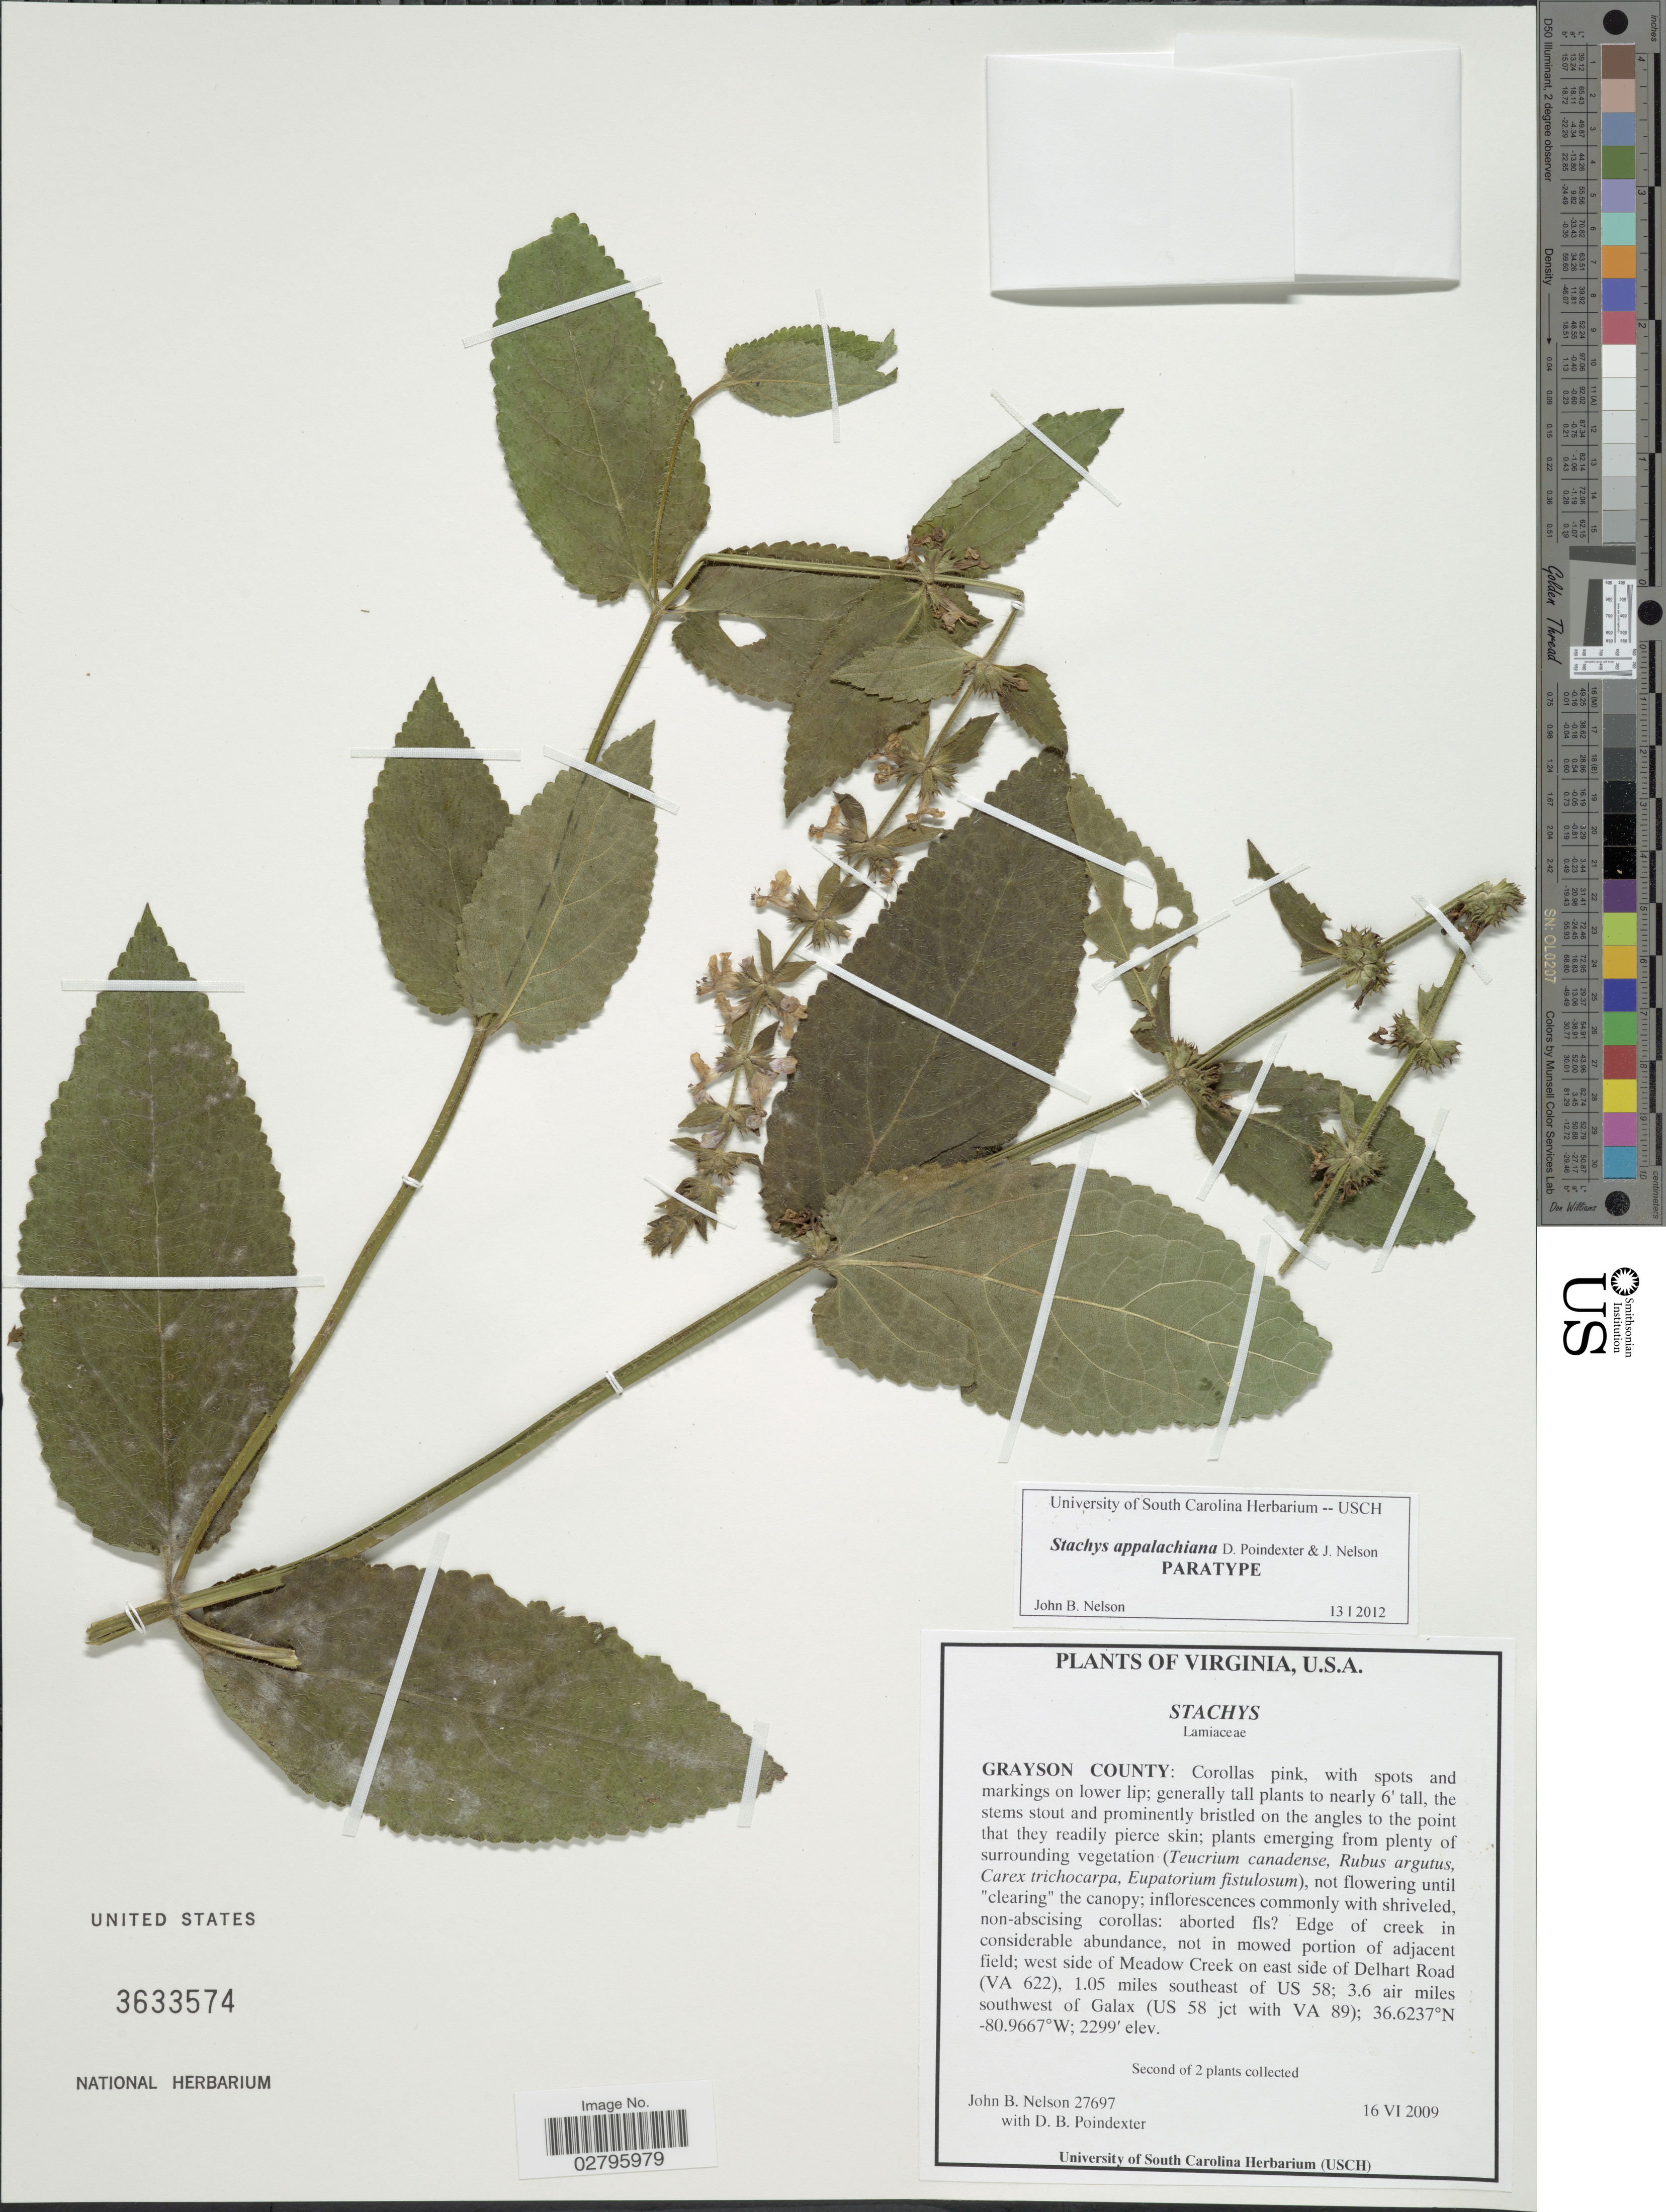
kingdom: Plantae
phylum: Tracheophyta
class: Magnoliopsida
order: Lamiales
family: Lamiaceae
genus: Stachys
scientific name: Stachys appalachiana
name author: D.B. Poind. & J.B. Nelson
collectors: J. B. Nelson & D. Poindexter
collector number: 27697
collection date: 2009-06-16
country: United States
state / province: Virginia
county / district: Grayson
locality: Grayson Edge of creek in considerable abundance, not in mowed portion of adjacent field; west side of Meadow Creek on east side of Delhart Road (VA 622), 1.05 miles southeast of US 58; 3.6 air miles southwest of Galax (US 58 jct with VA 89).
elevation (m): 701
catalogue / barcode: US 3633574